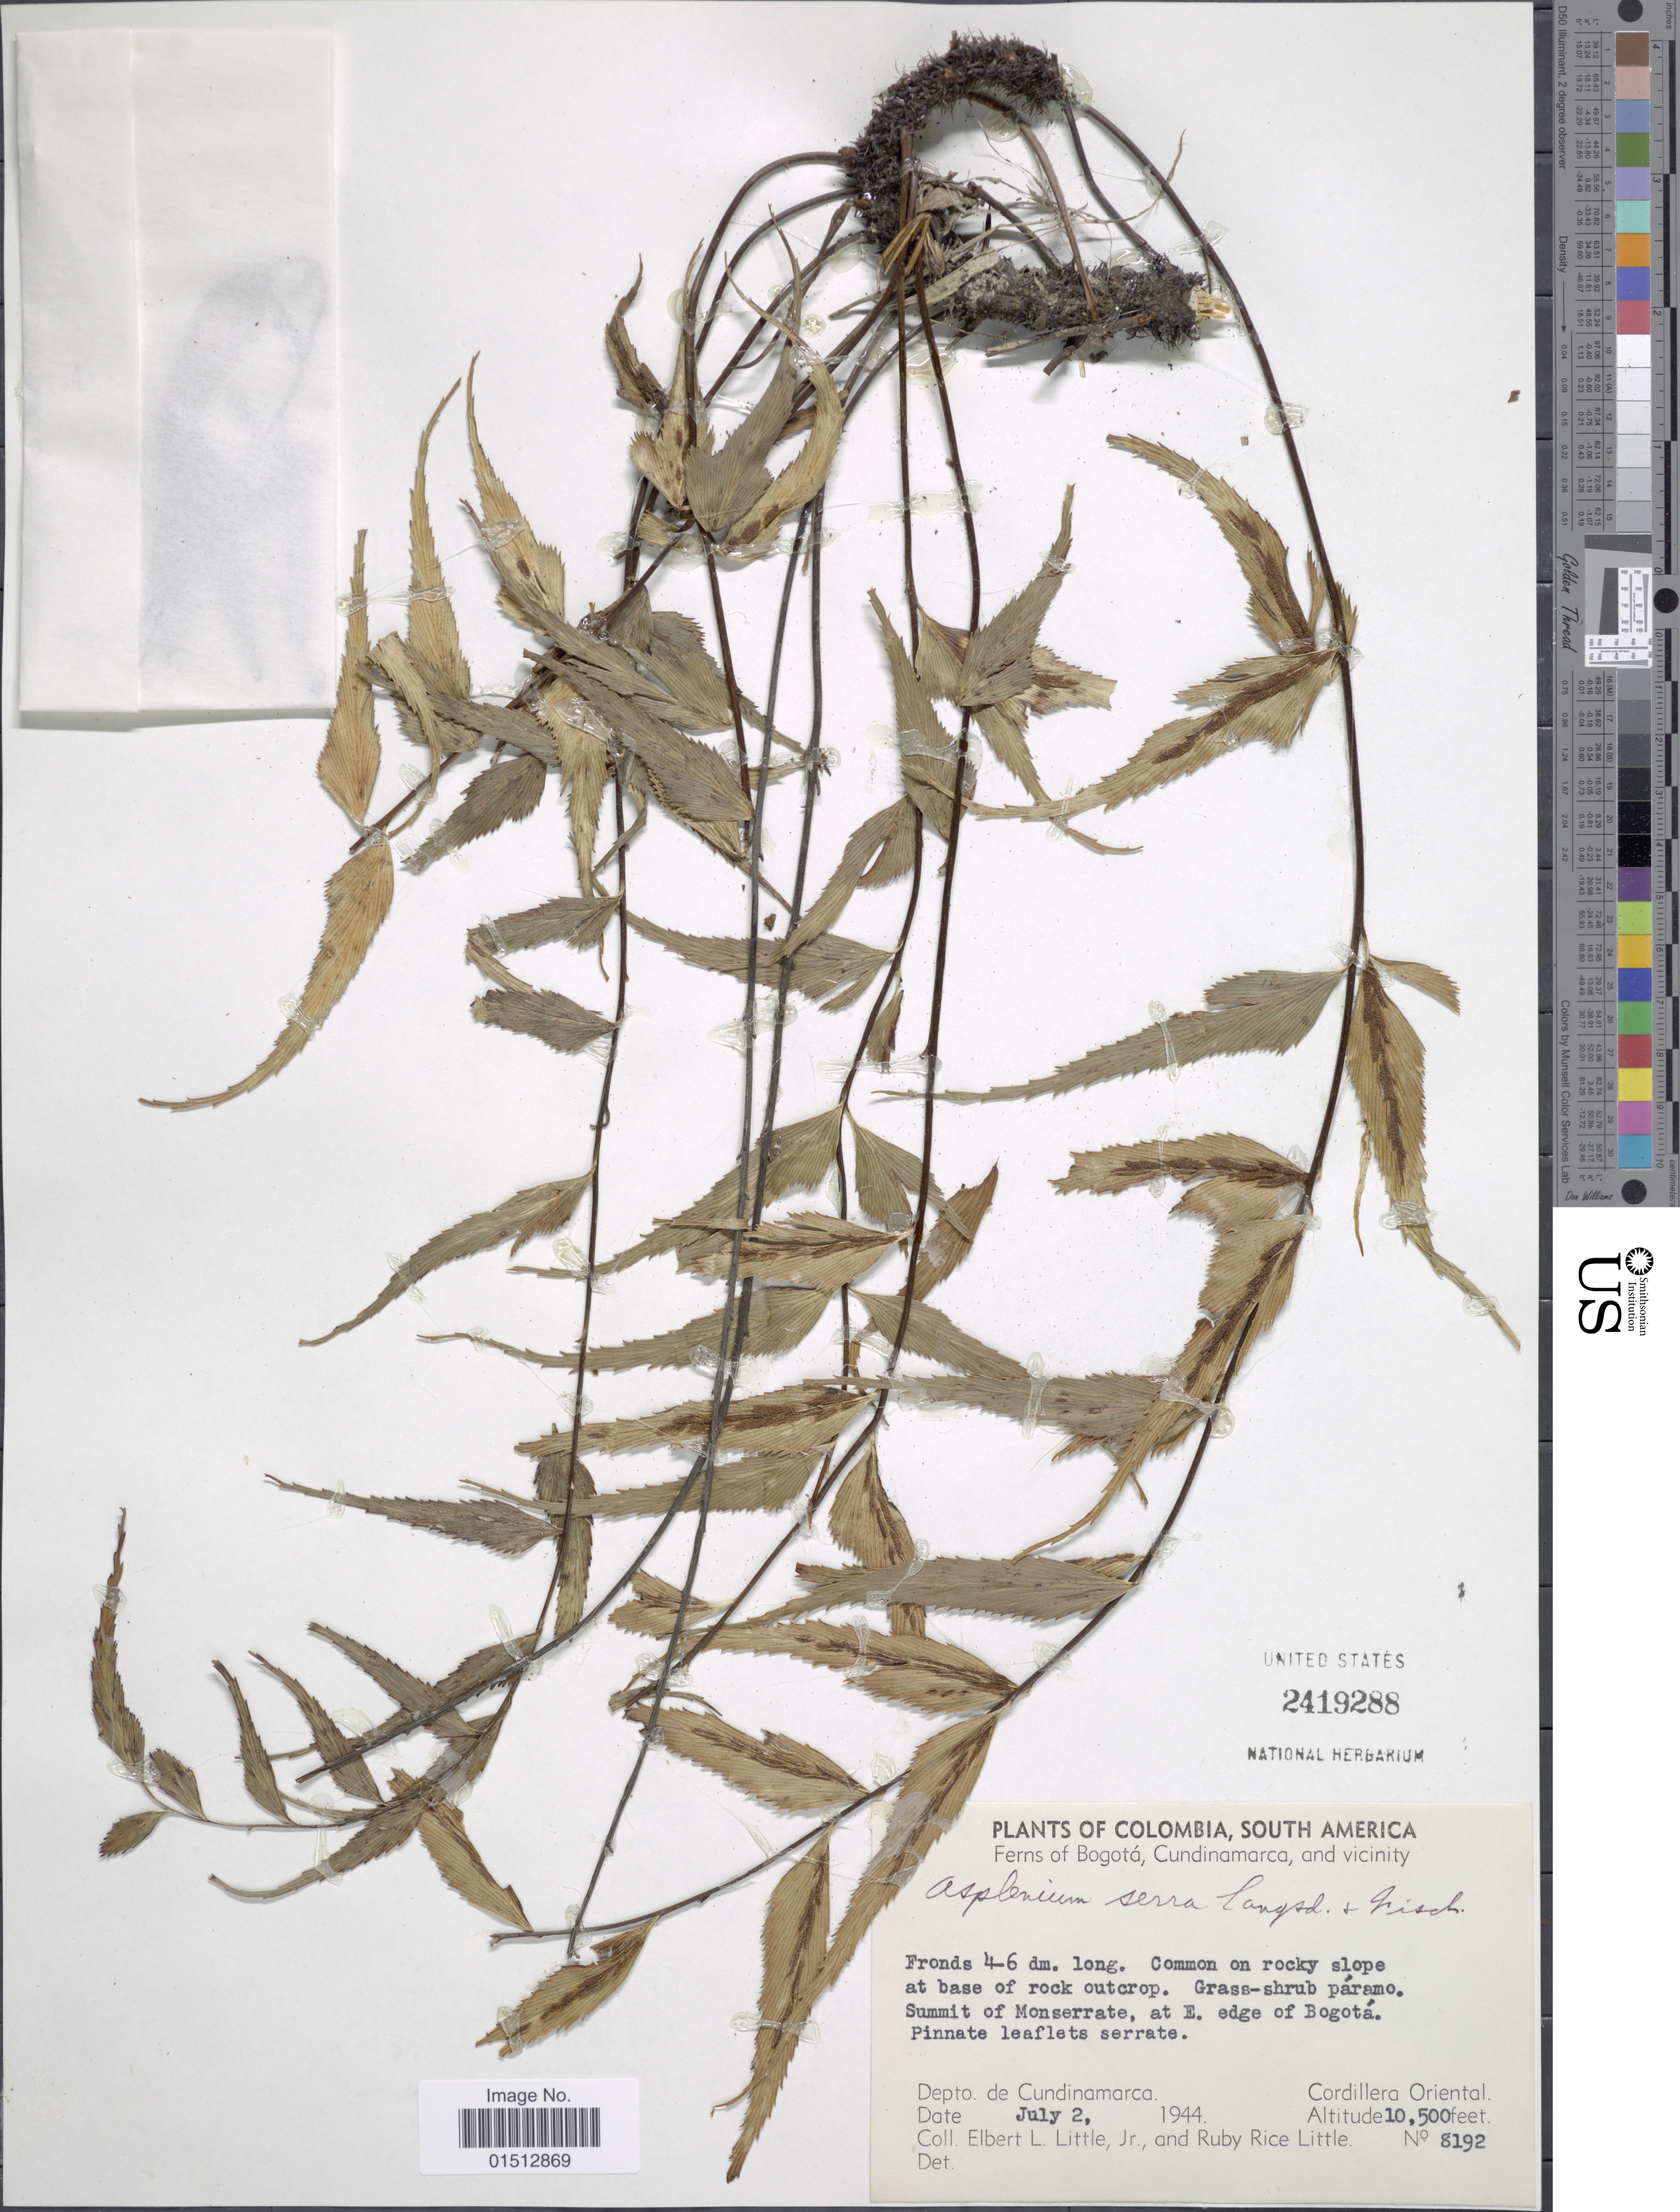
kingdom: Plantae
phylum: Tracheophyta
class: Polypodiopsida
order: Polypodiales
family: Aspleniaceae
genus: Asplenium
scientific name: Asplenium serra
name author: Langsd. & Fisch.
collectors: E. L. Little & R. R. Little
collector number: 8192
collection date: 1944-07-02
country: Colombia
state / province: Cundinamarca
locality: Colombia, South America, Bogota, and vicinity, Summit of Monserrate, at E. of edge of Bogota, Depto. Cundinamarca, Cordillera Oriental.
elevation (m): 3200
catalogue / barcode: US 2419288